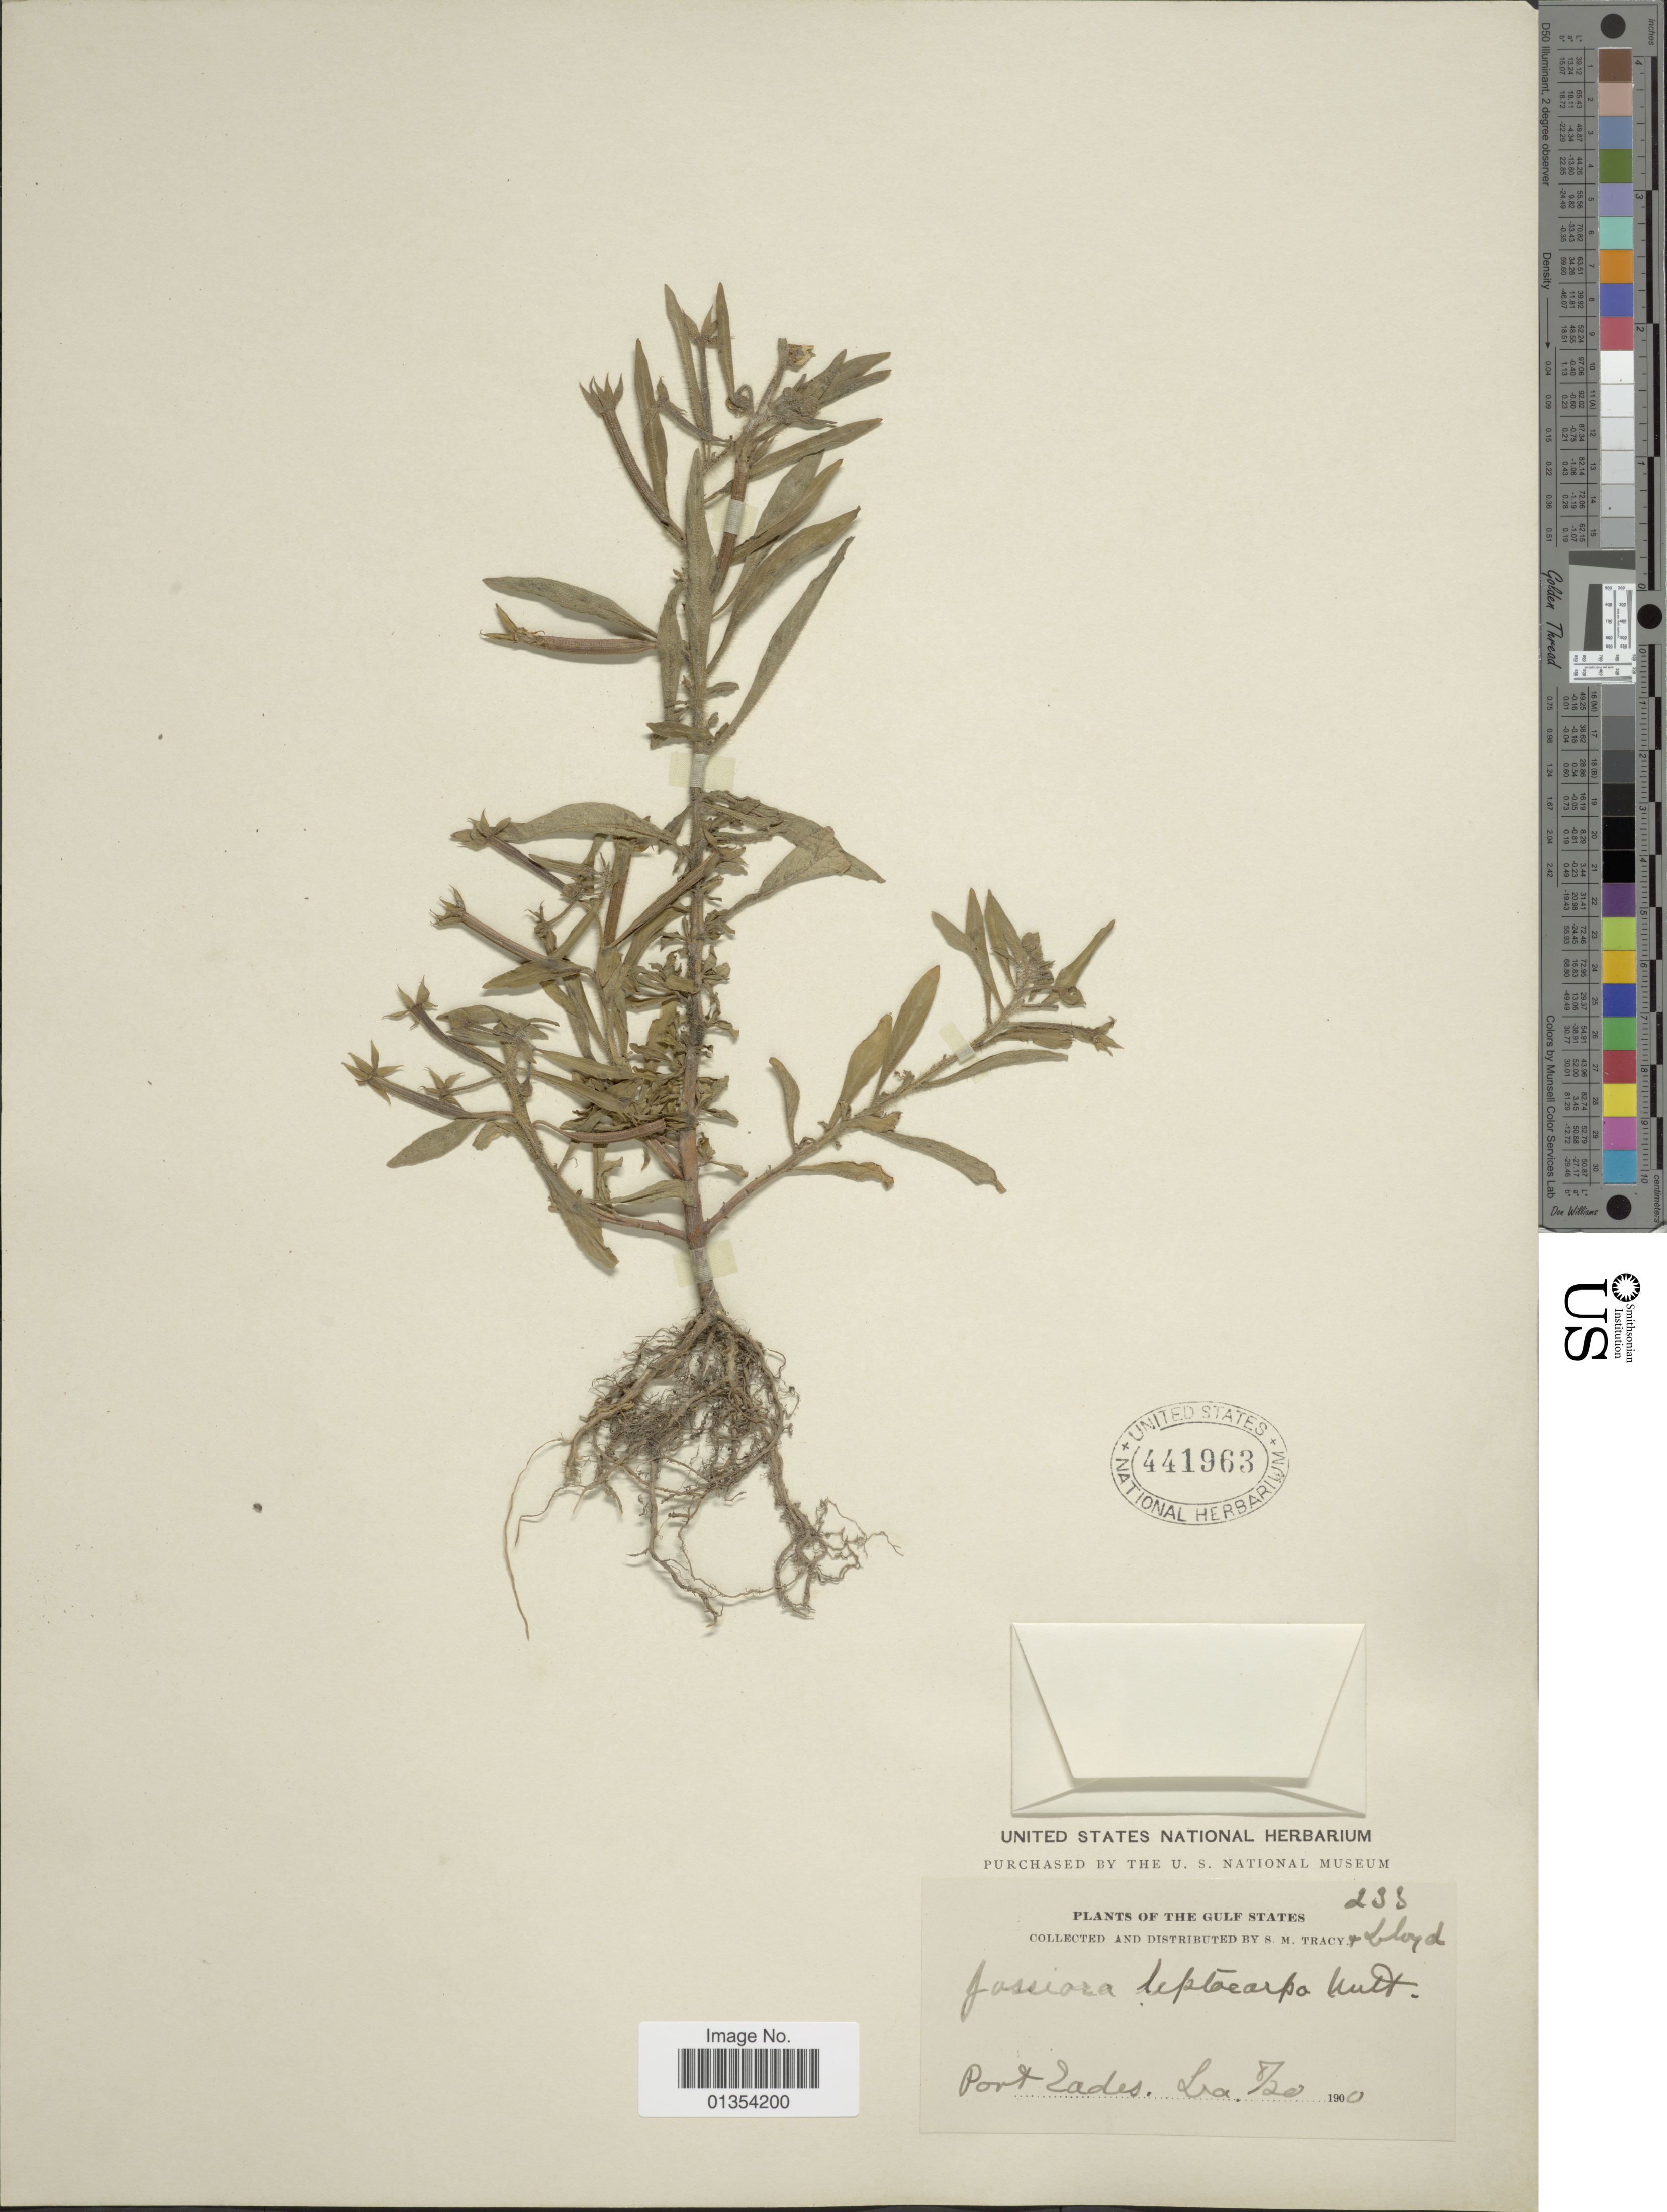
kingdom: Plantae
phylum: Tracheophyta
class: Magnoliopsida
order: Myrtales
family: Onagraceae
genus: Ludwigia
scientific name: Ludwigia leptocarpa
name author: (Nutt.) H. Hara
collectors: S. M. Tracy & -- Lloyd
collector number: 233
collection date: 1900-08-20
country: United States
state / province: Louisiana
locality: The Gulf States, Port Eades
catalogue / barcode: US 441963